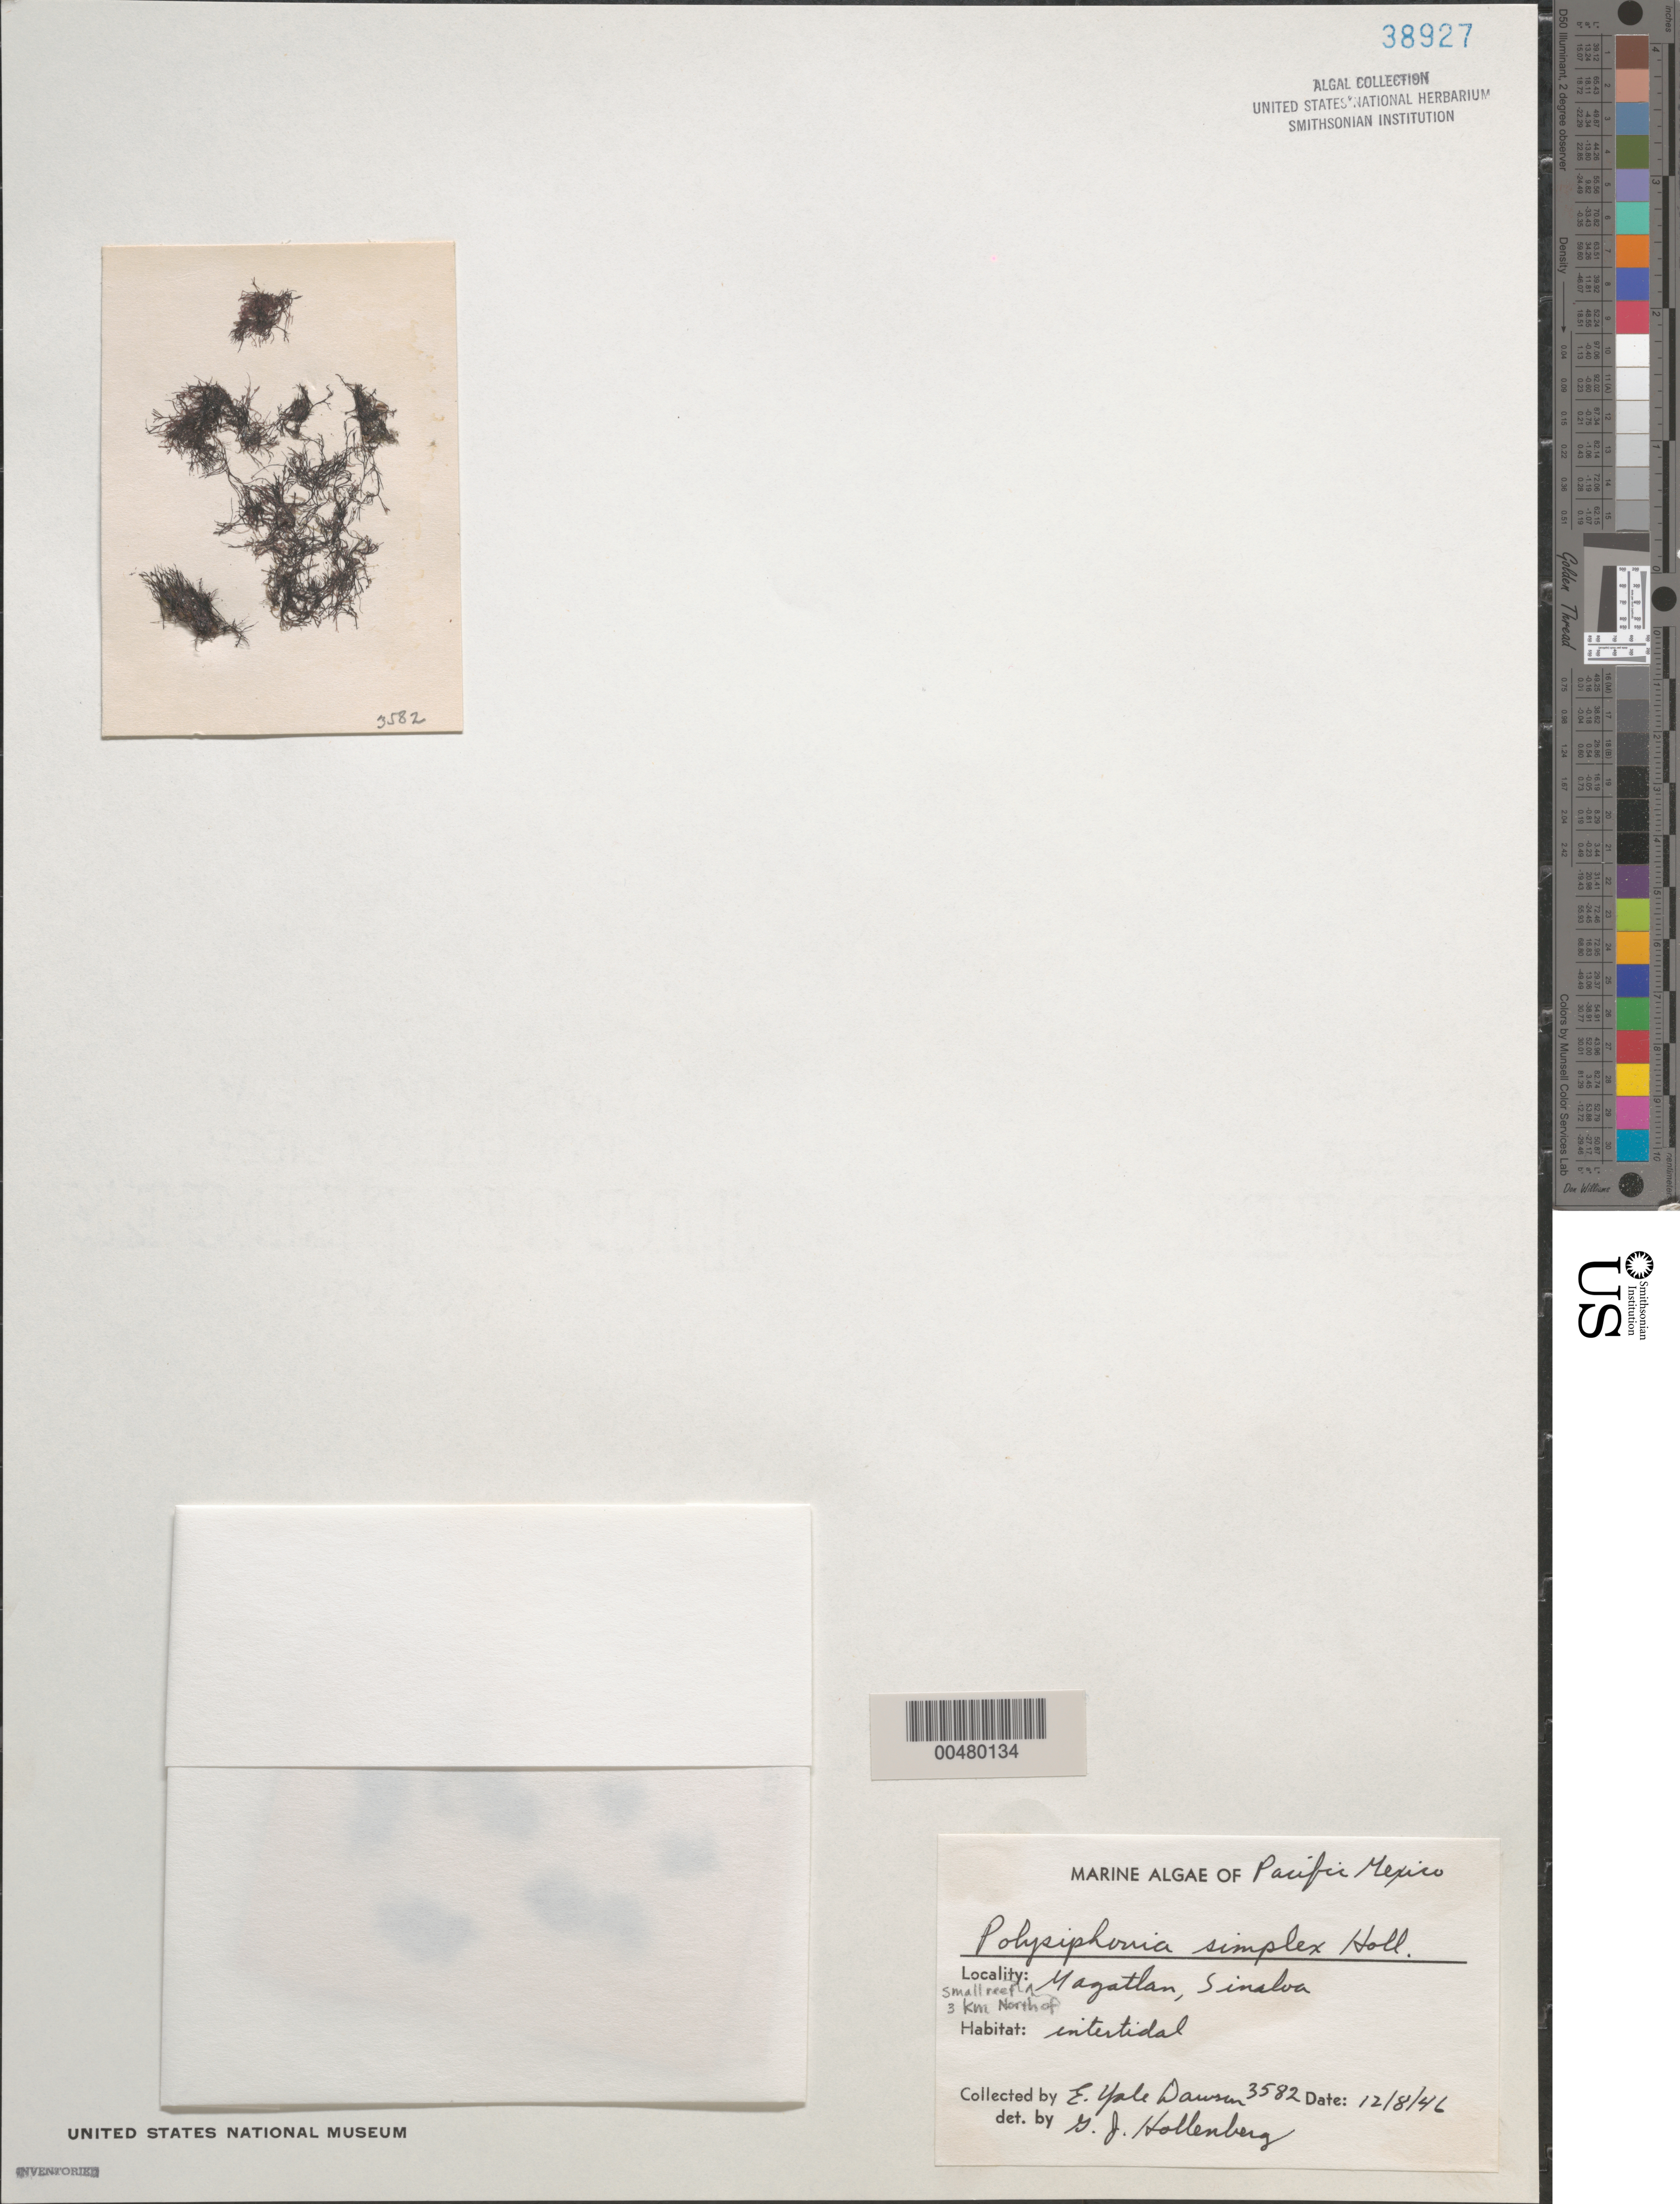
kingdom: Plantae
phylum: Rhodophyta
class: Florideophyceae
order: Ceramiales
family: Rhodomelaceae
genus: Melanothamnus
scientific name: Melanothamnus simplex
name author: (Hollenb.) Diaz-Tapia & Maggs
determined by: Algae name updating Project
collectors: E. Y. Dawson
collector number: EYD 3582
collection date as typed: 08 Dec 1946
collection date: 1946-12-08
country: Mexico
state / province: Sinaloa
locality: Reef 3 km north of Mazatlan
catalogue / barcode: US 38927